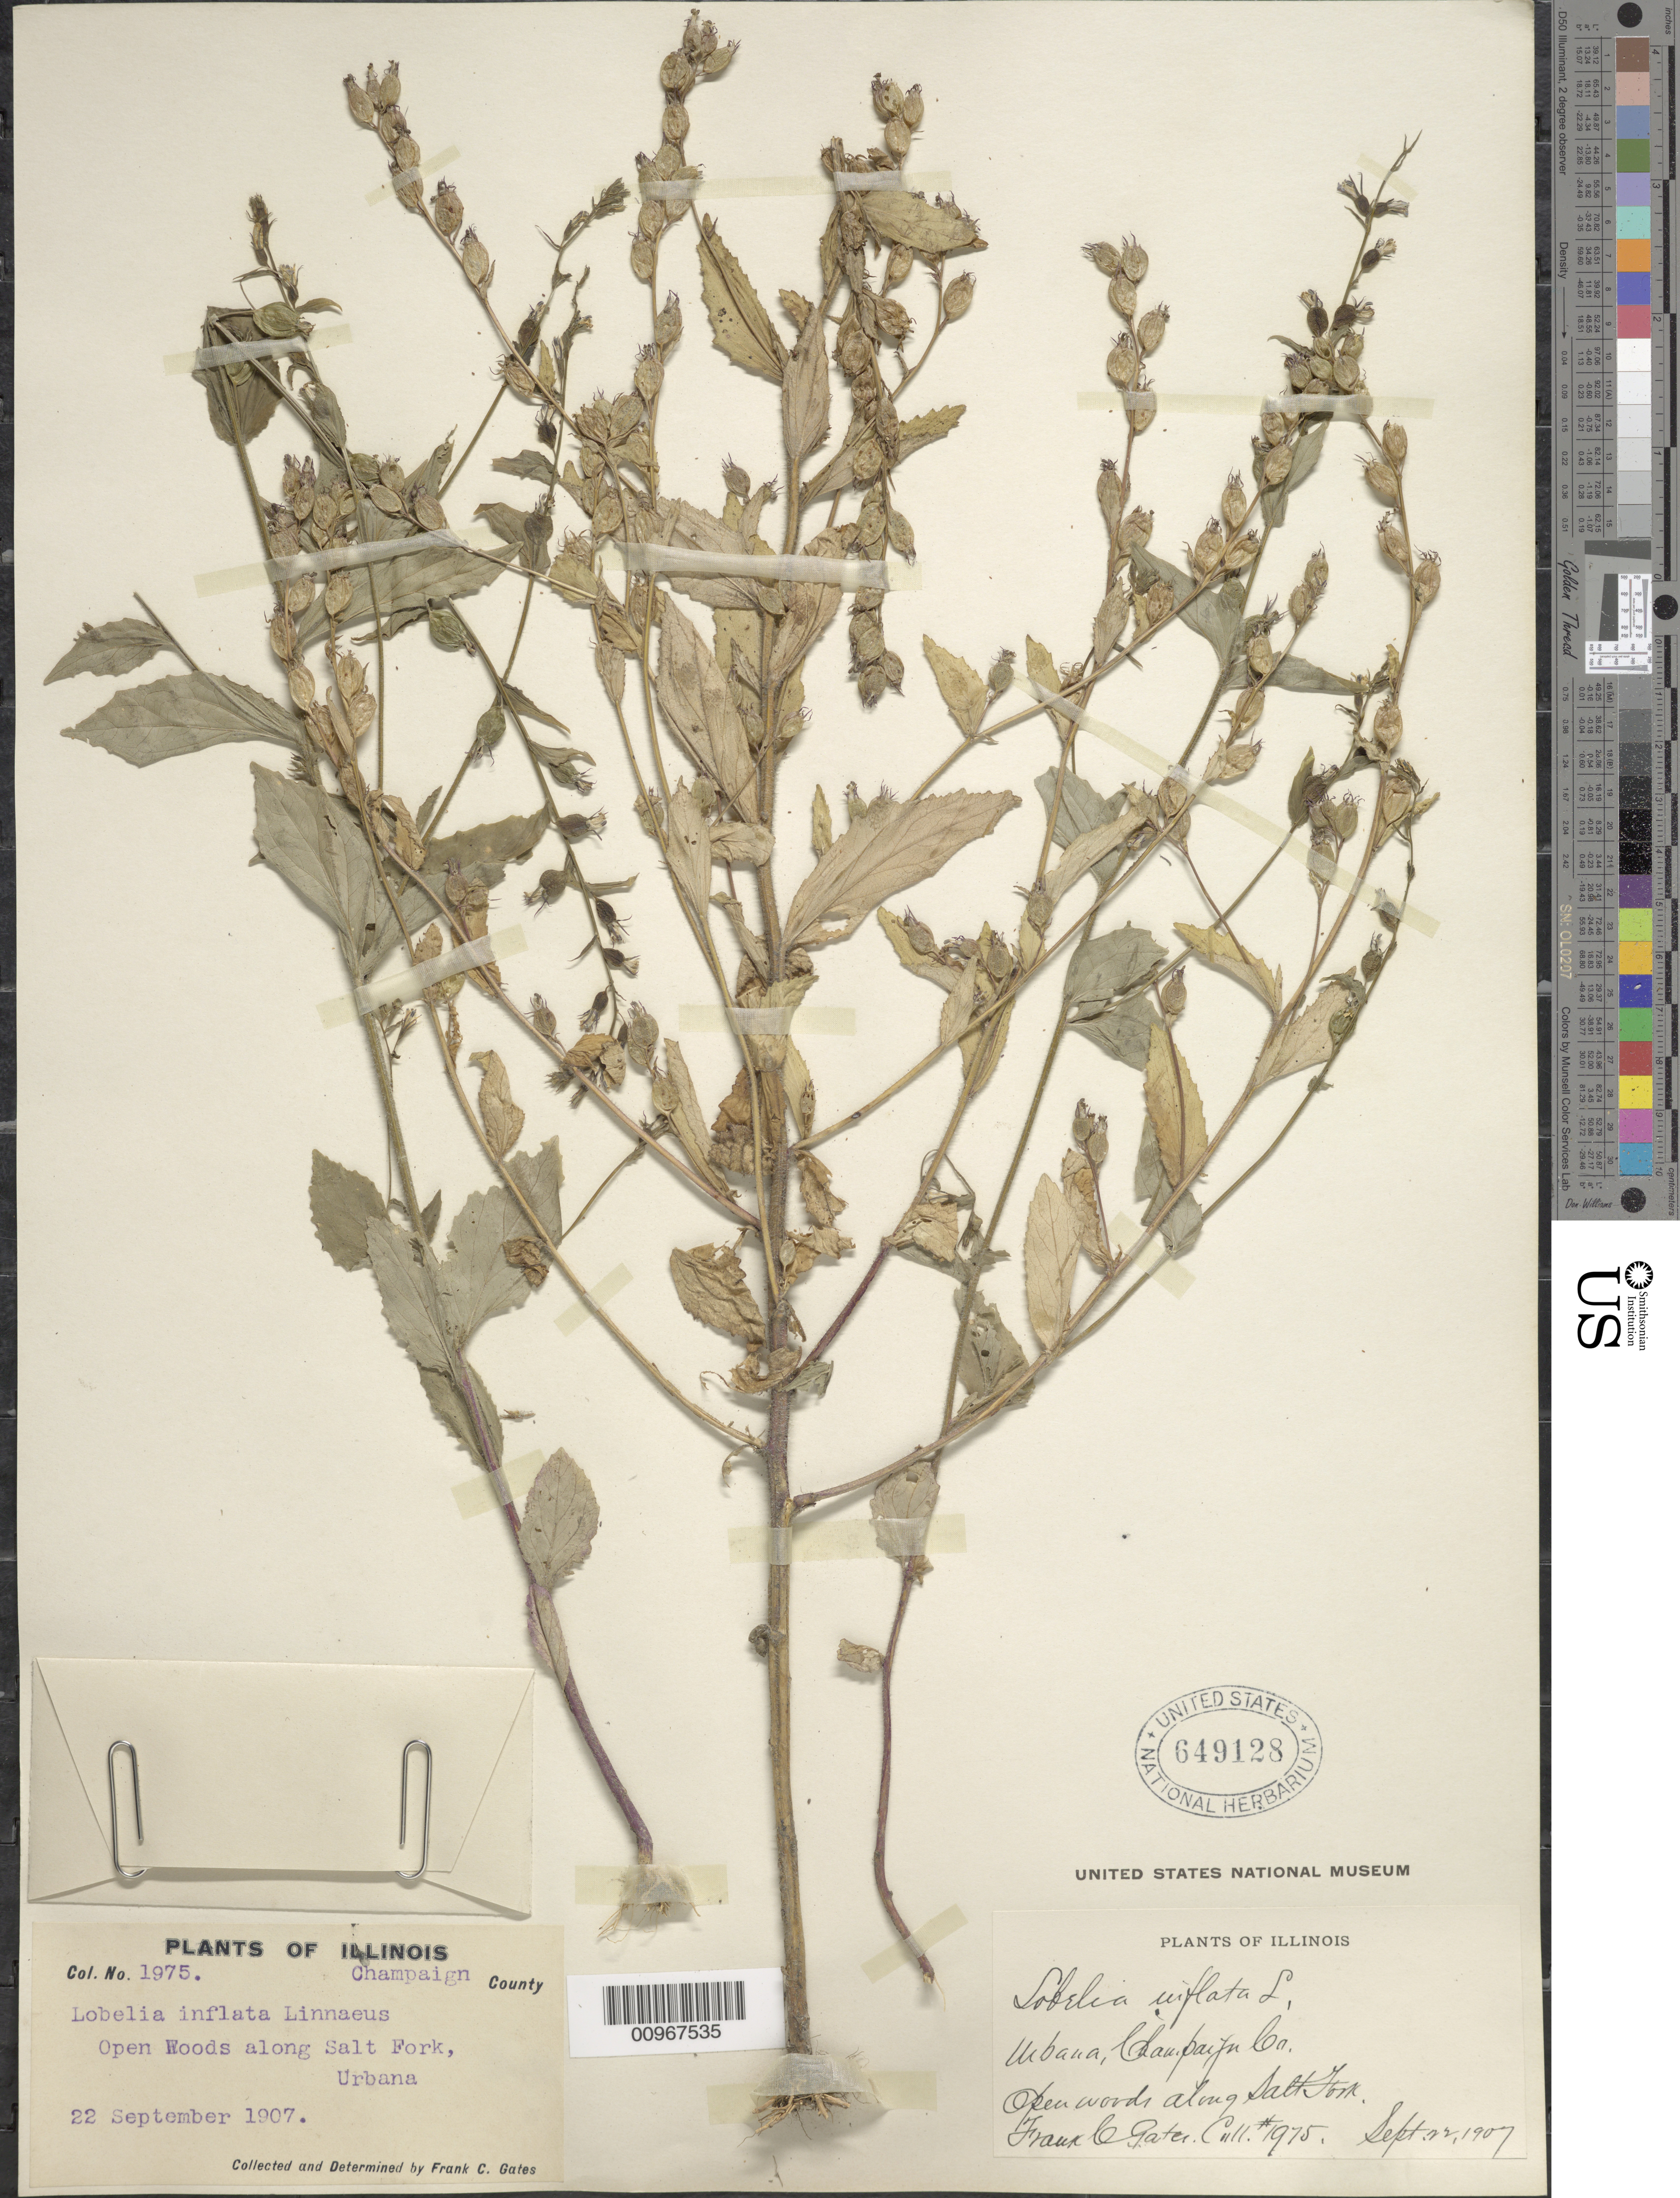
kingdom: Plantae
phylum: Tracheophyta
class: Magnoliopsida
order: Asterales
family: Campanulaceae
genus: Lobelia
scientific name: Lobelia inflata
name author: L.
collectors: F. C. Gates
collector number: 1975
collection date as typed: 22 Sep 1907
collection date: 1907-09-22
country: United States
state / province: Illinois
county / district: Champaign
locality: Urbana, Salt Fork Creek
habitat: open woods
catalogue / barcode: US 649128